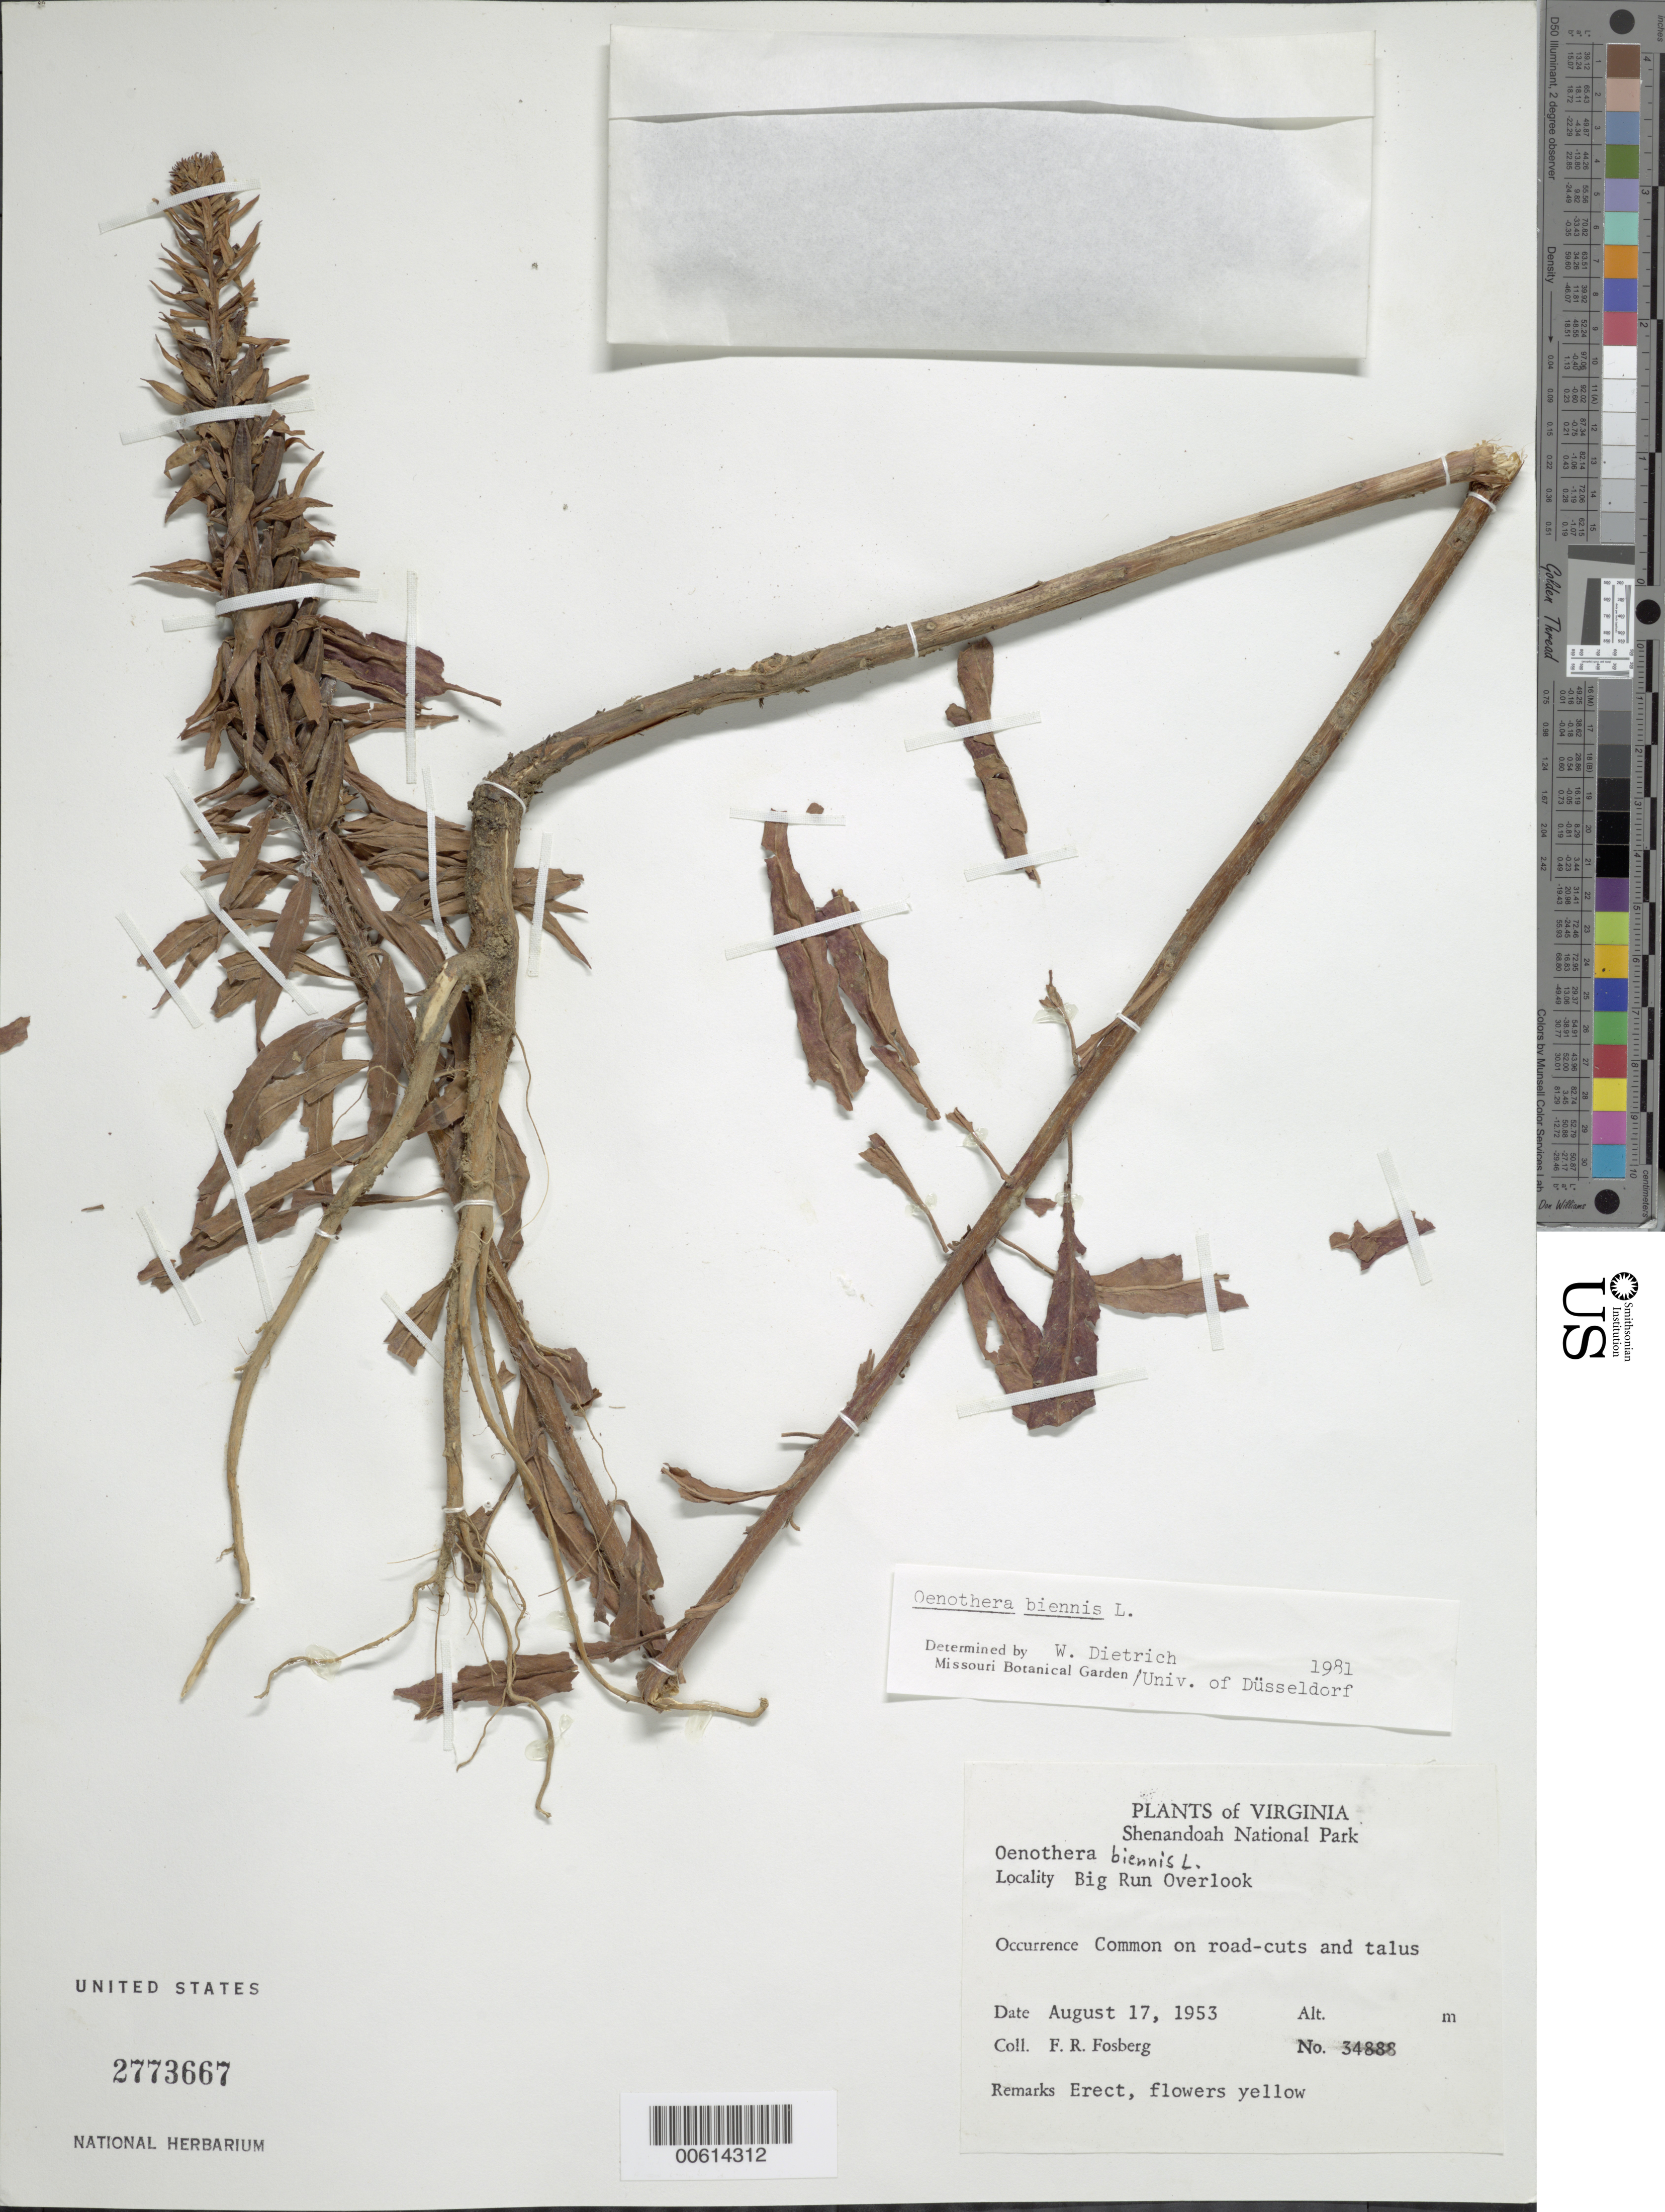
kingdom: Plantae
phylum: Tracheophyta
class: Magnoliopsida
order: Myrtales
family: Onagraceae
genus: Oenothera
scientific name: Oenothera biennis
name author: L.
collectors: F. R. Fosberg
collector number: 34888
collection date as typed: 17 Aug 1953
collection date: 1953-08-17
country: United States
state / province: Virginia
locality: Shenandoah National Park, Big Run Overlook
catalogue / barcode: US 2773667